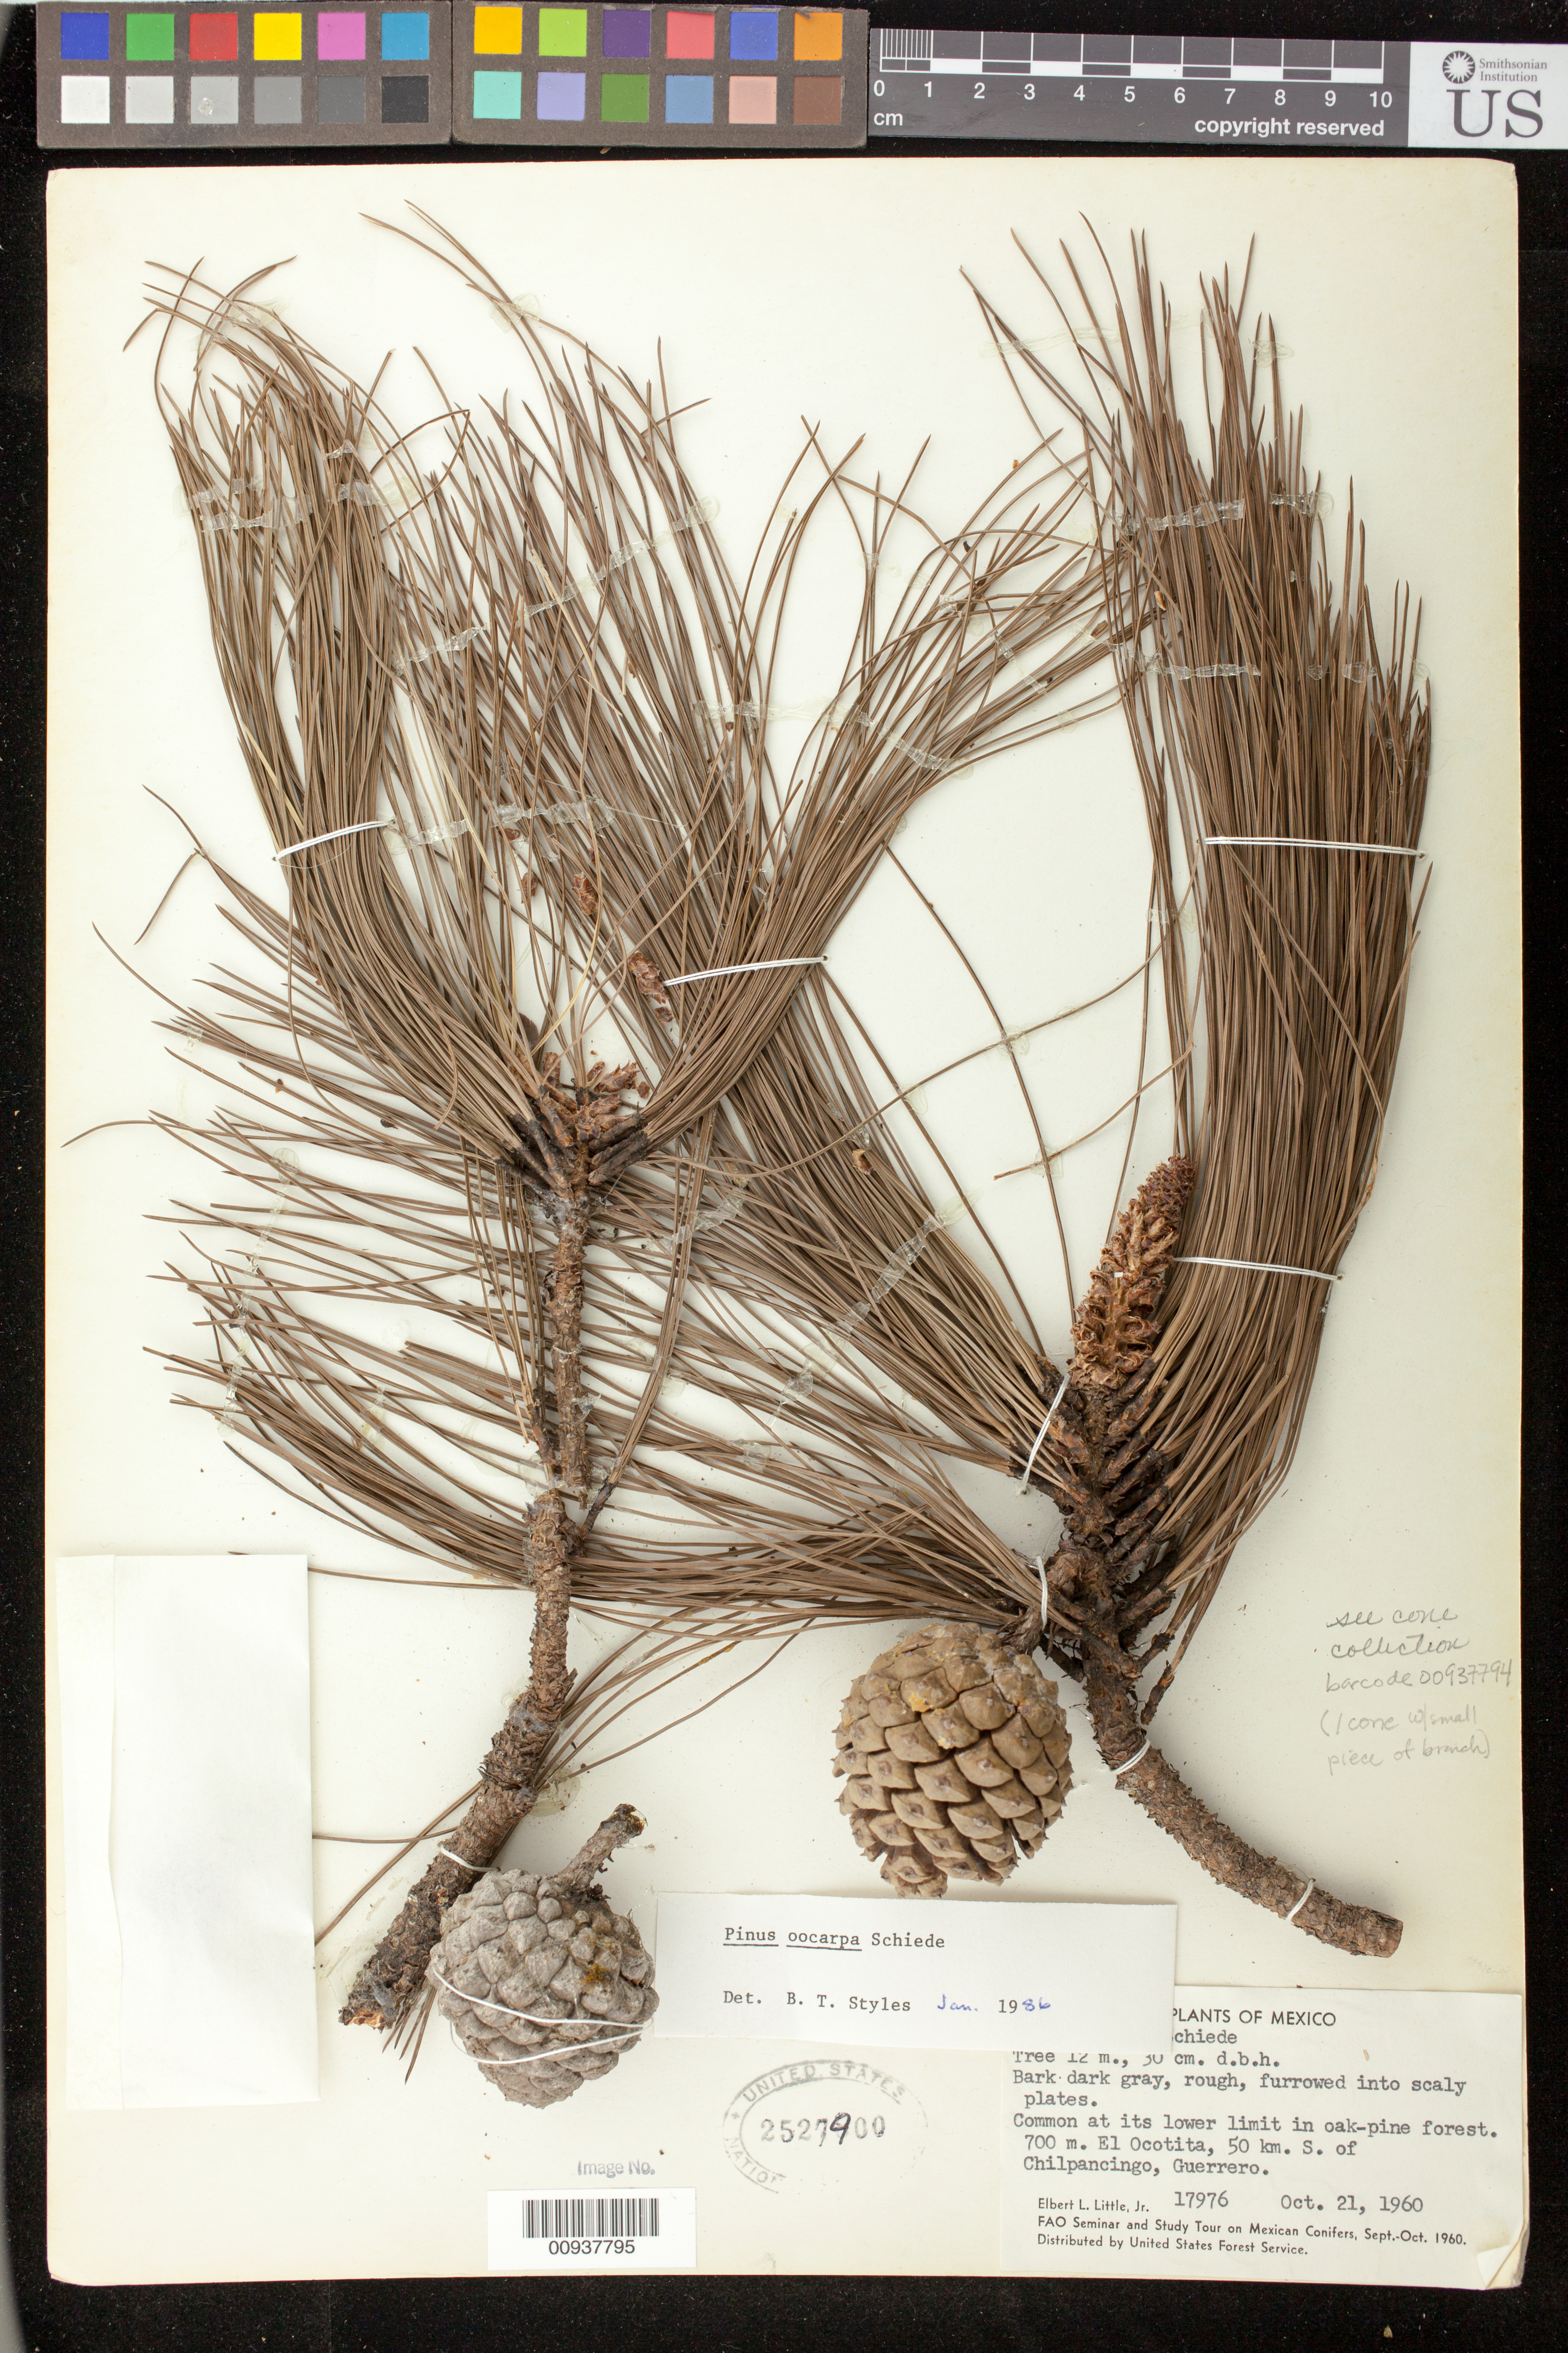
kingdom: Plantae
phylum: Tracheophyta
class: Pinopsida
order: Pinales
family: Pinaceae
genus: Pinus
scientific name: Pinus oocarpa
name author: Schiede ex Schltdl.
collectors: E. L. Little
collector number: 17976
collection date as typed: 21 Oct 1960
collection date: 1960-10-21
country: Mexico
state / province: Guerrero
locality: El Ocotita, 50 km. S of Chilpancingo.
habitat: Common at its lower limit in oak-pine forest.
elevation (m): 700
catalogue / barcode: US 2527900